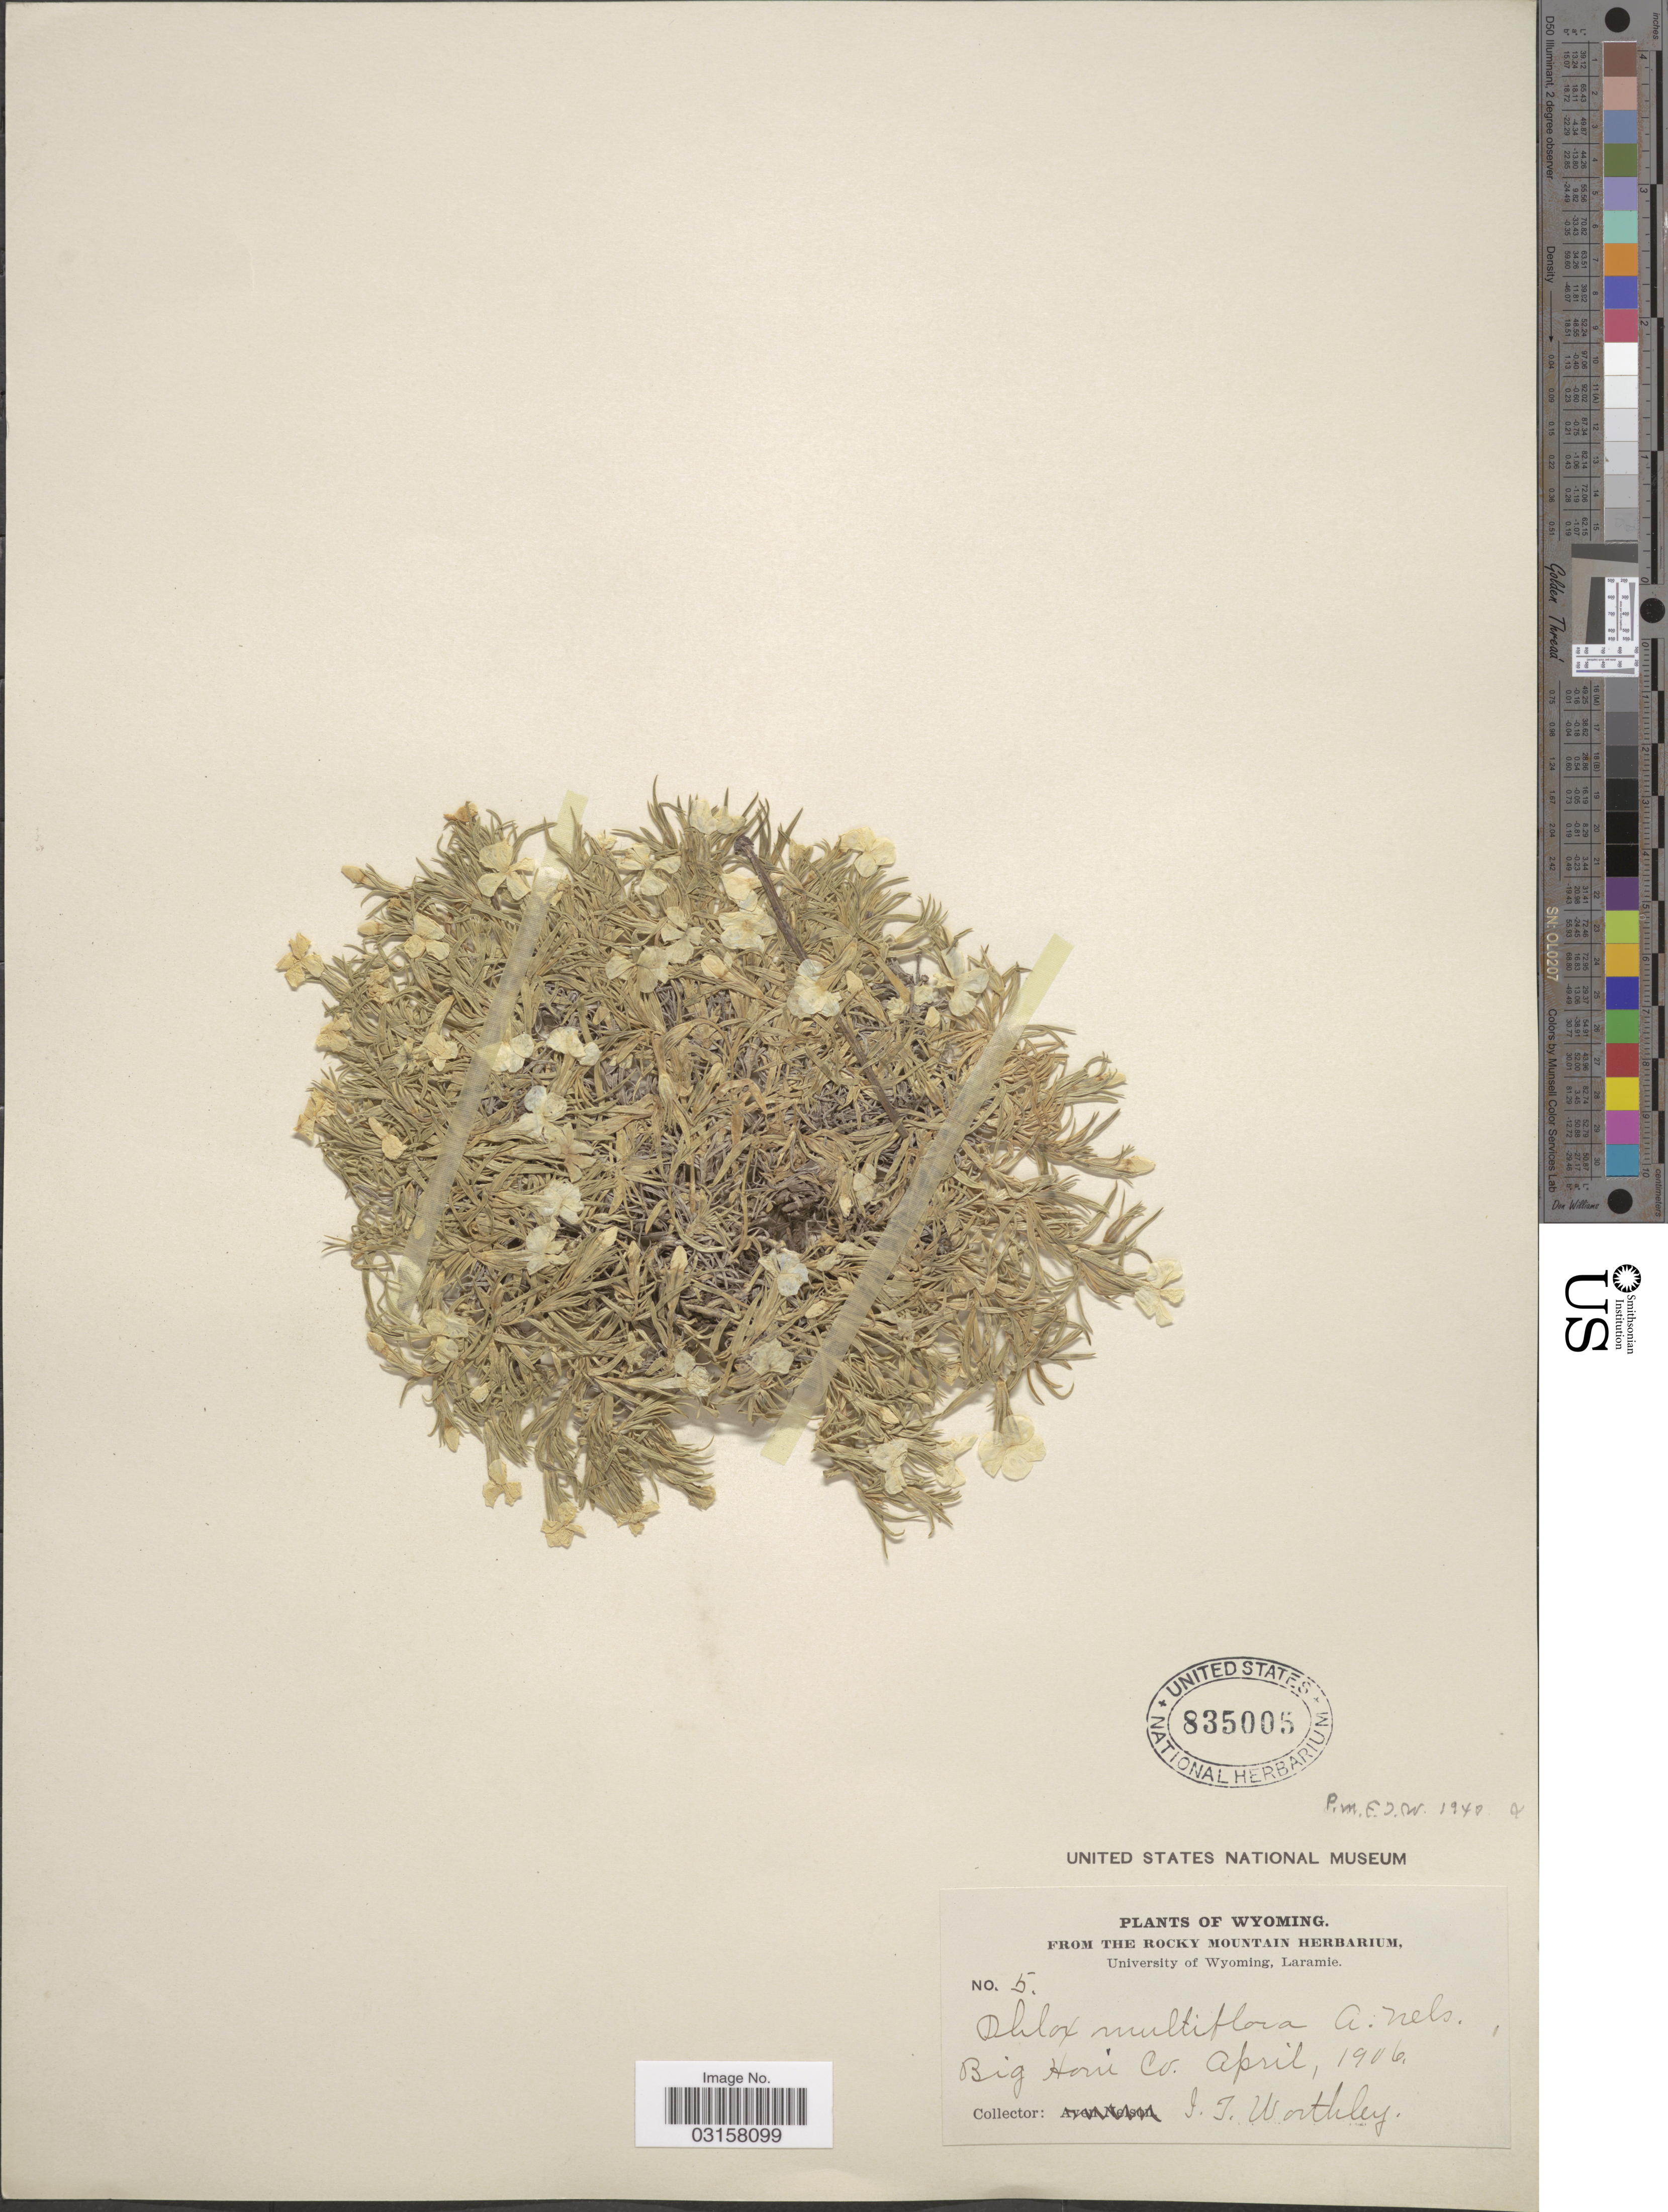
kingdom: Plantae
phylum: Tracheophyta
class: Magnoliopsida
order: Ericales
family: Polemoniaceae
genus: Phlox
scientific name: Phlox multiflora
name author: A. Nelson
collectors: J. Worthley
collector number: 5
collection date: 1906-04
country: United States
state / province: Wyoming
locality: Big Horn Co.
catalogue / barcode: US 835005